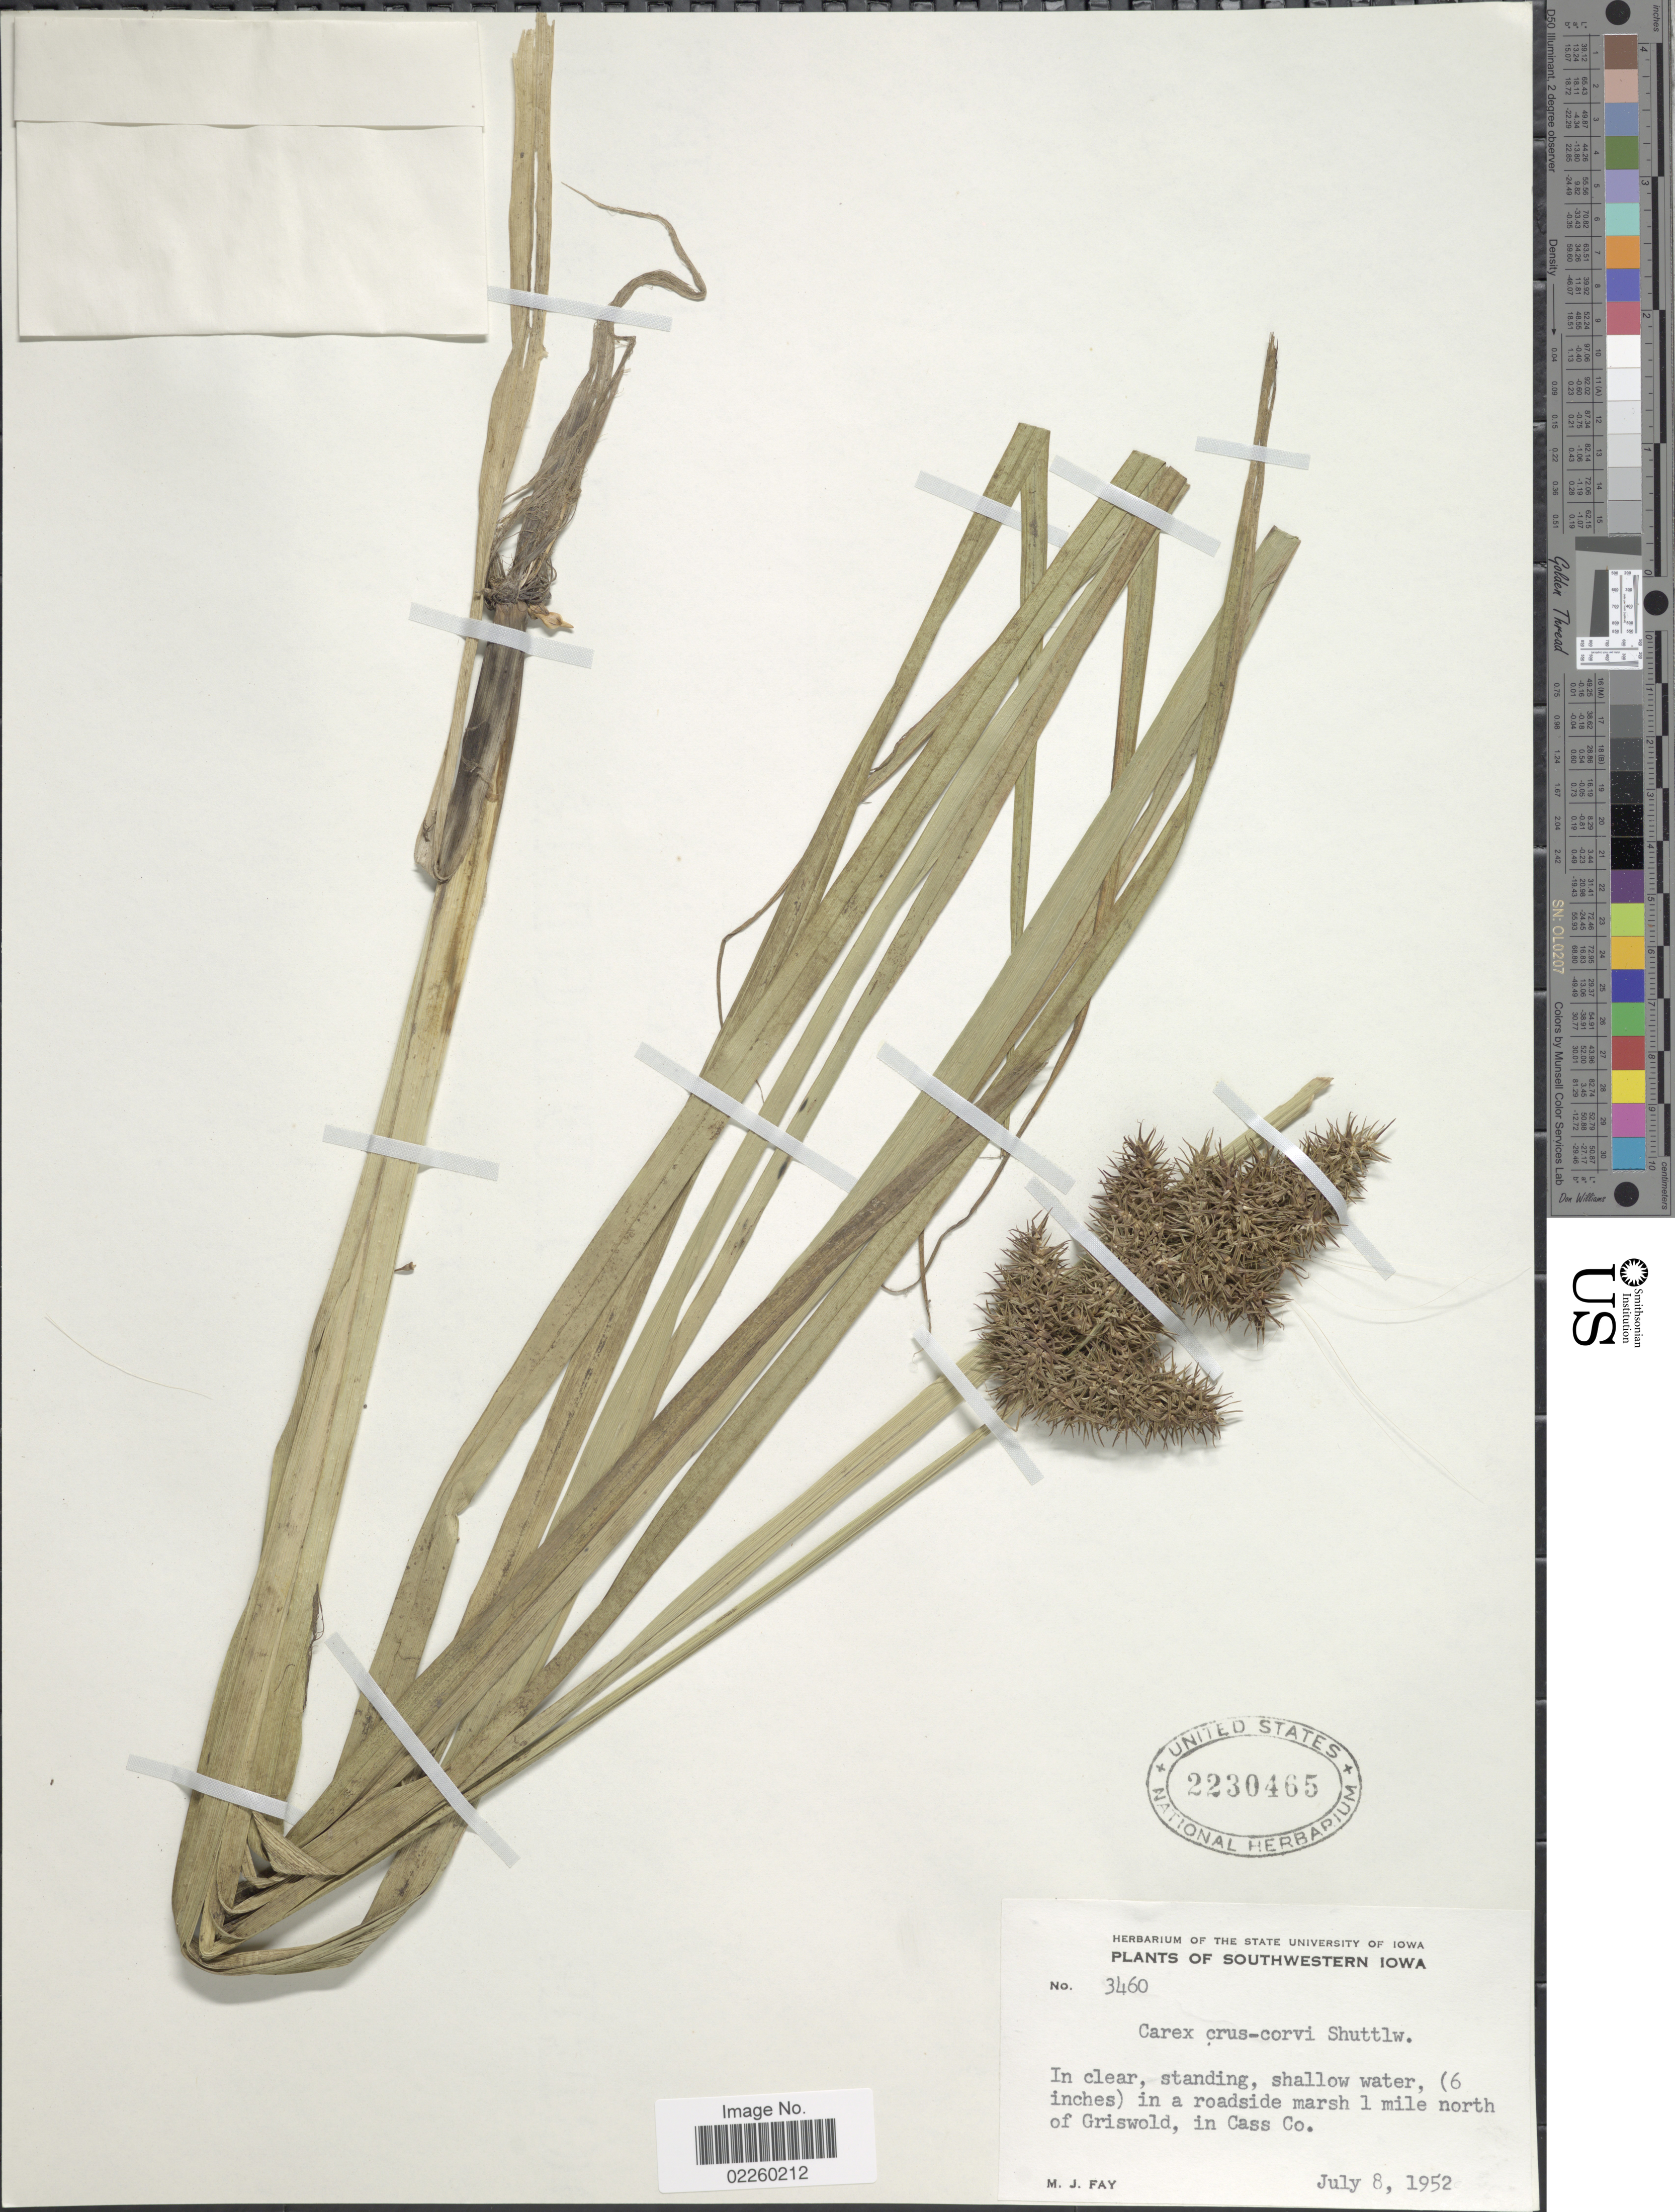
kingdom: Plantae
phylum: Tracheophyta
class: Liliopsida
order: Poales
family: Cyperaceae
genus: Carex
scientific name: Carex crus-corvi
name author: Shuttlew. ex Kunze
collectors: M. Fay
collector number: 3460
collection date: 1952-07-08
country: United States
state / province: Iowa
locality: Southwestern Iowa. 1 mile north of Griswold, in Cass Co.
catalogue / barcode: US 2230465